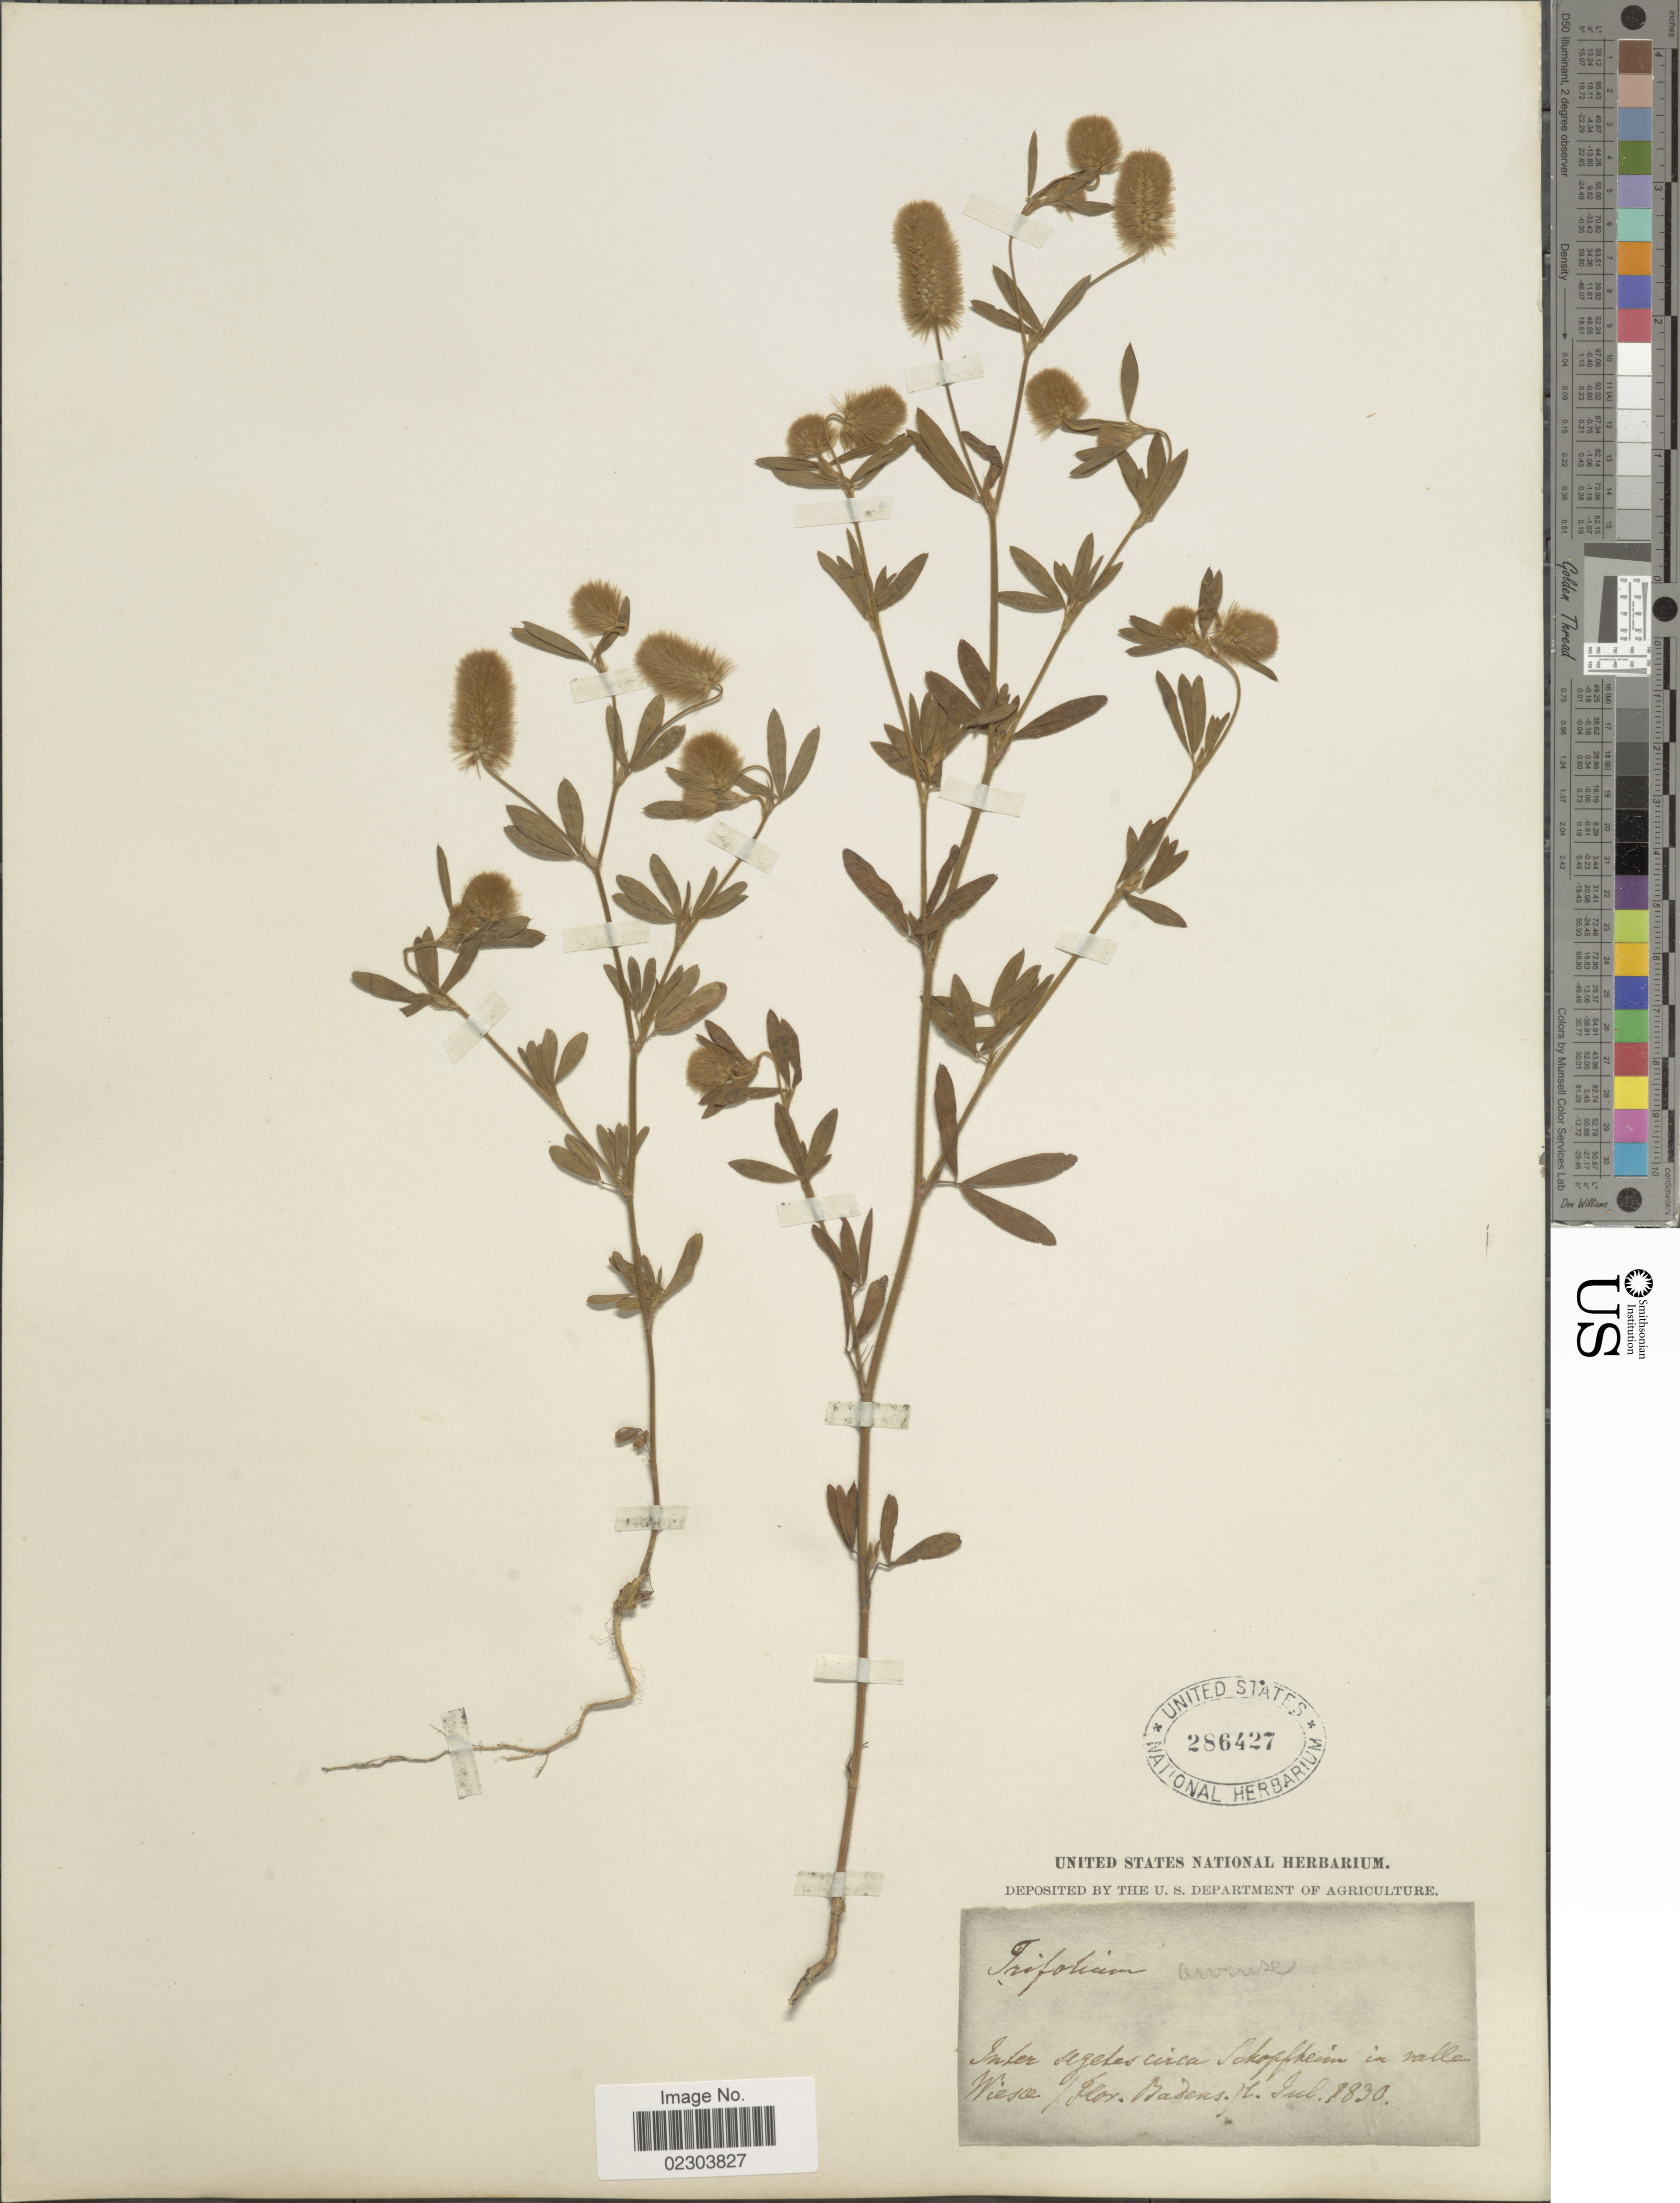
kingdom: Plantae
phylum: Tracheophyta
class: Magnoliopsida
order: Fabales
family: Fabaceae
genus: Trifolium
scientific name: Trifolium arvense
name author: L.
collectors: ex herb. United States National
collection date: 1830-07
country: Germany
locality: Inter segetes circa Schkoppeheim in valle Wiese, Badens [interpreted]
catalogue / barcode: US 286427